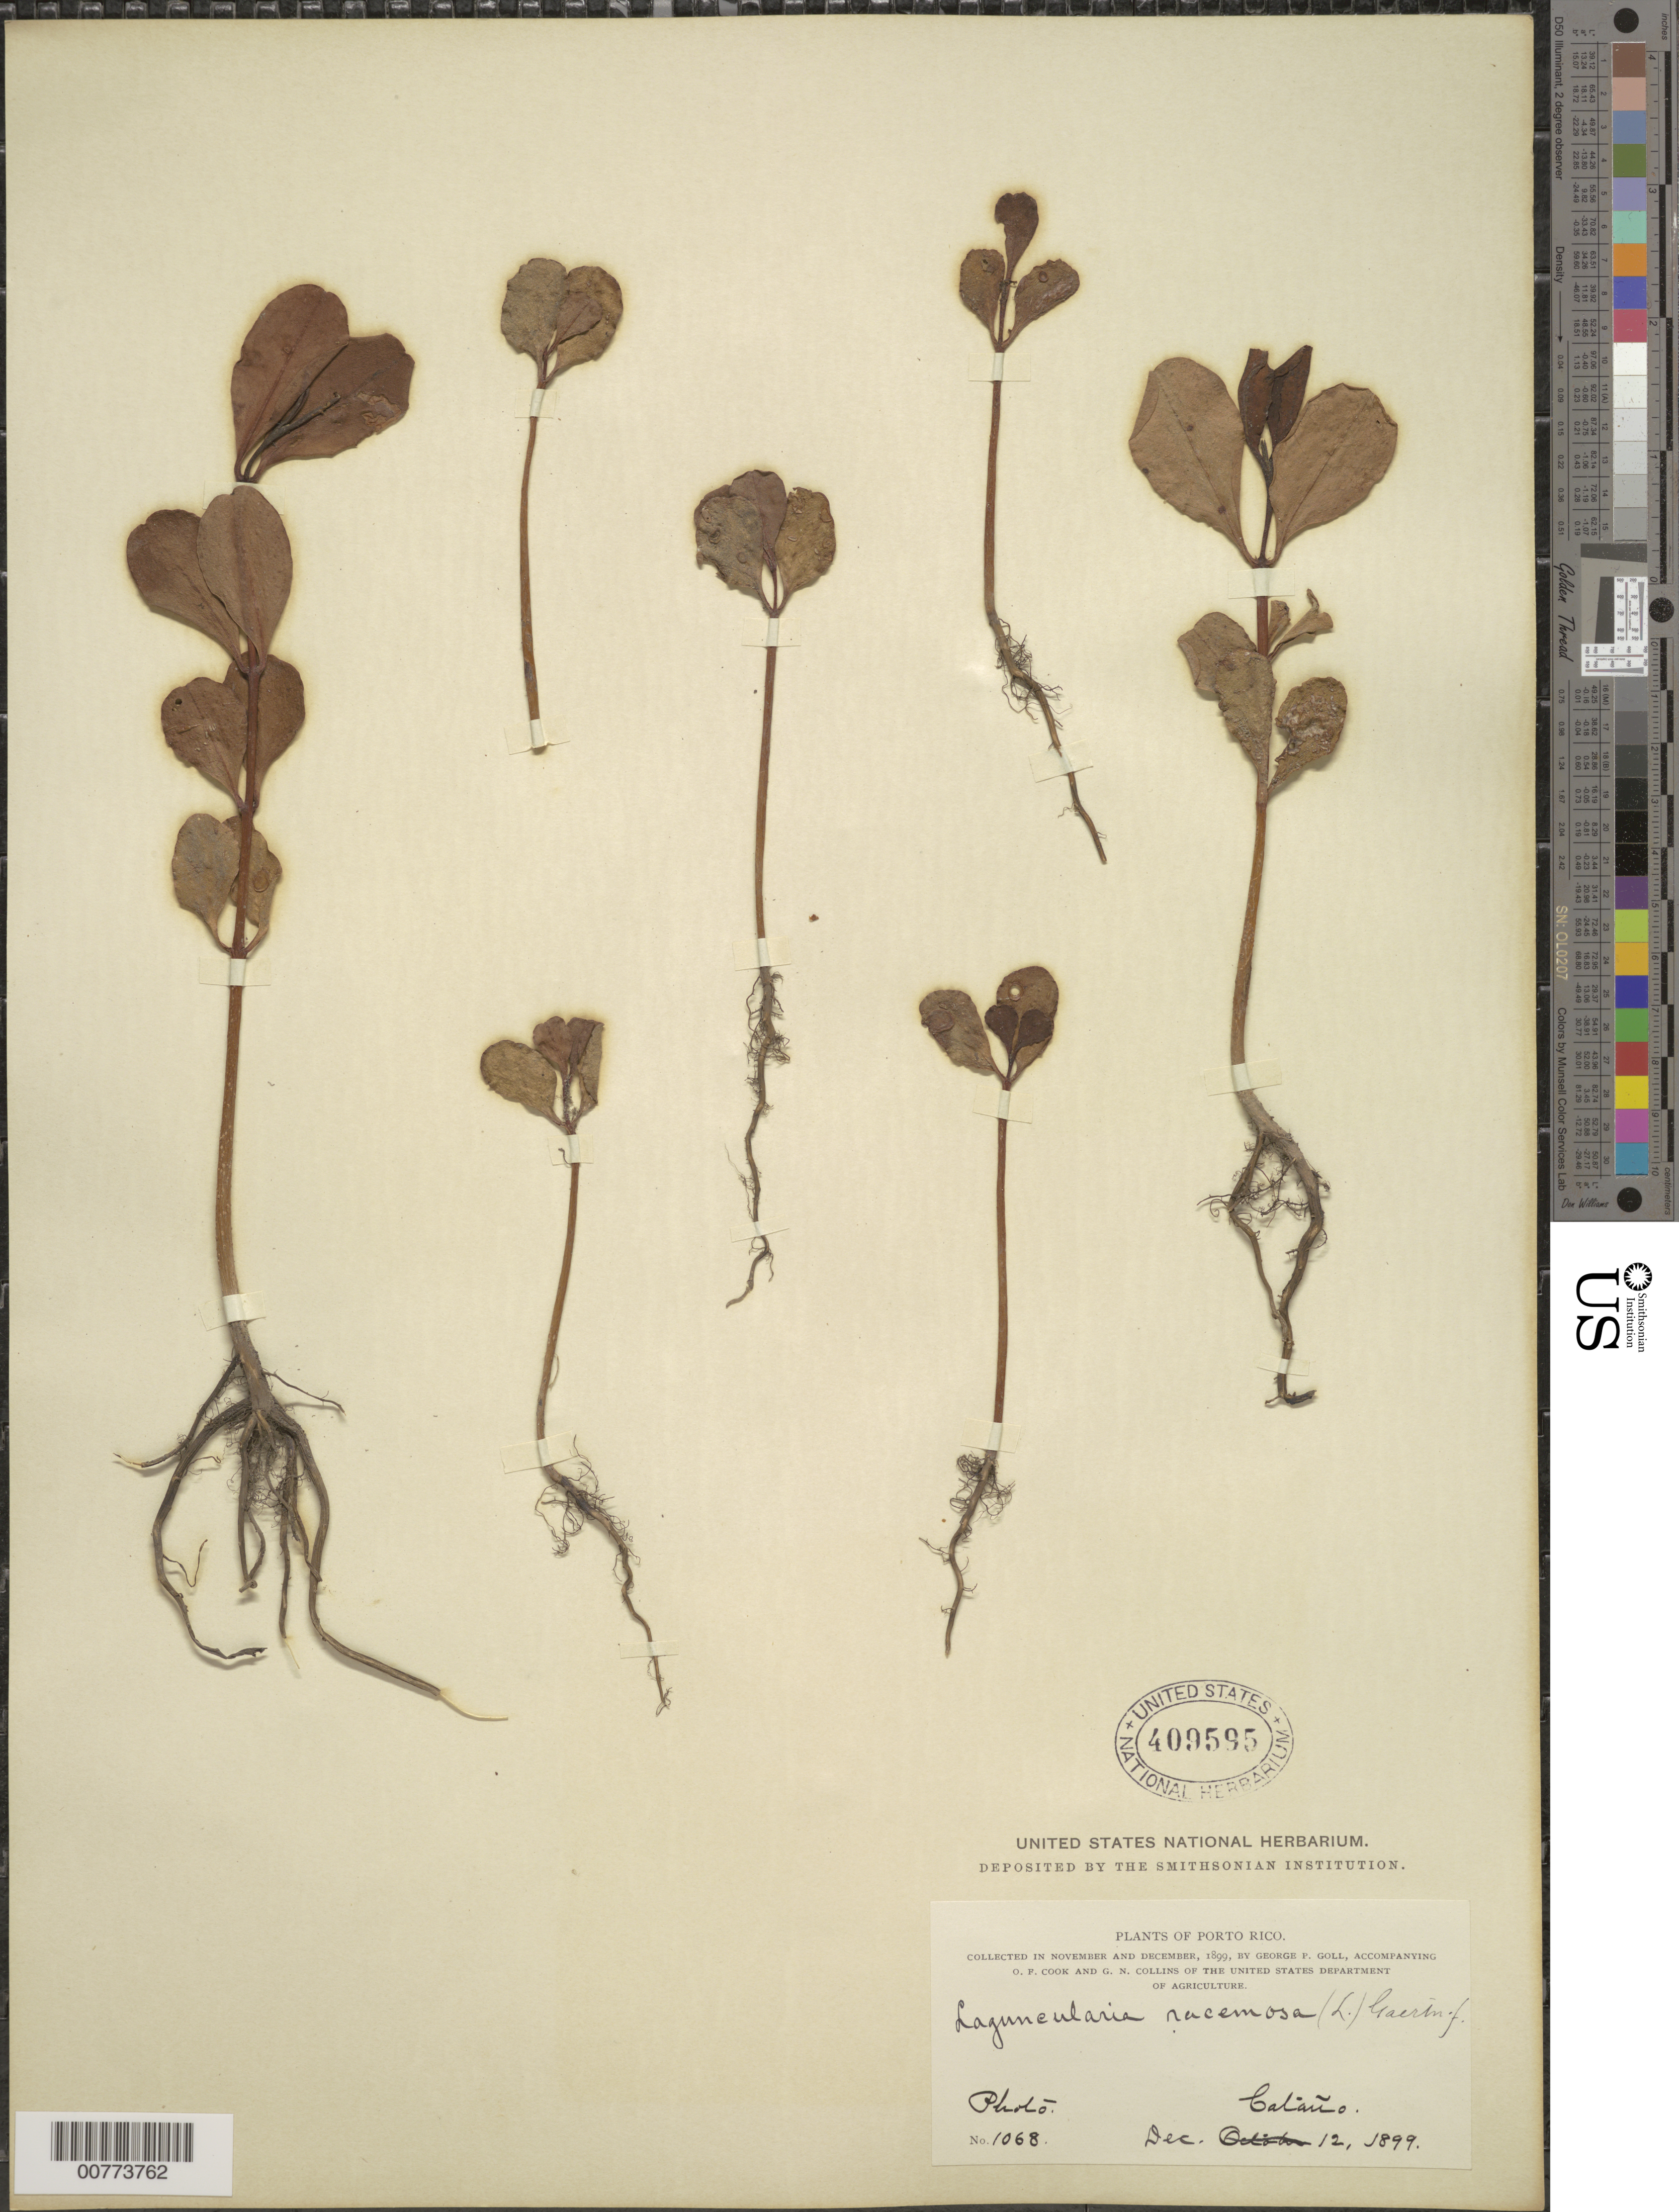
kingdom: Plantae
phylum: Tracheophyta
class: Magnoliopsida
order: Myrtales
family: Combretaceae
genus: Laguncularia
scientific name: Laguncularia racemosa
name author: (L.) C.F. Gaertn.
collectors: G. Goll, O. F. Cook & G. N. Collins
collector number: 1068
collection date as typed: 12 Dec 1899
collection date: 1899-12-12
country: Puerto Rico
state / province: Cataño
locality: Cataño.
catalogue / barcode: US 409595